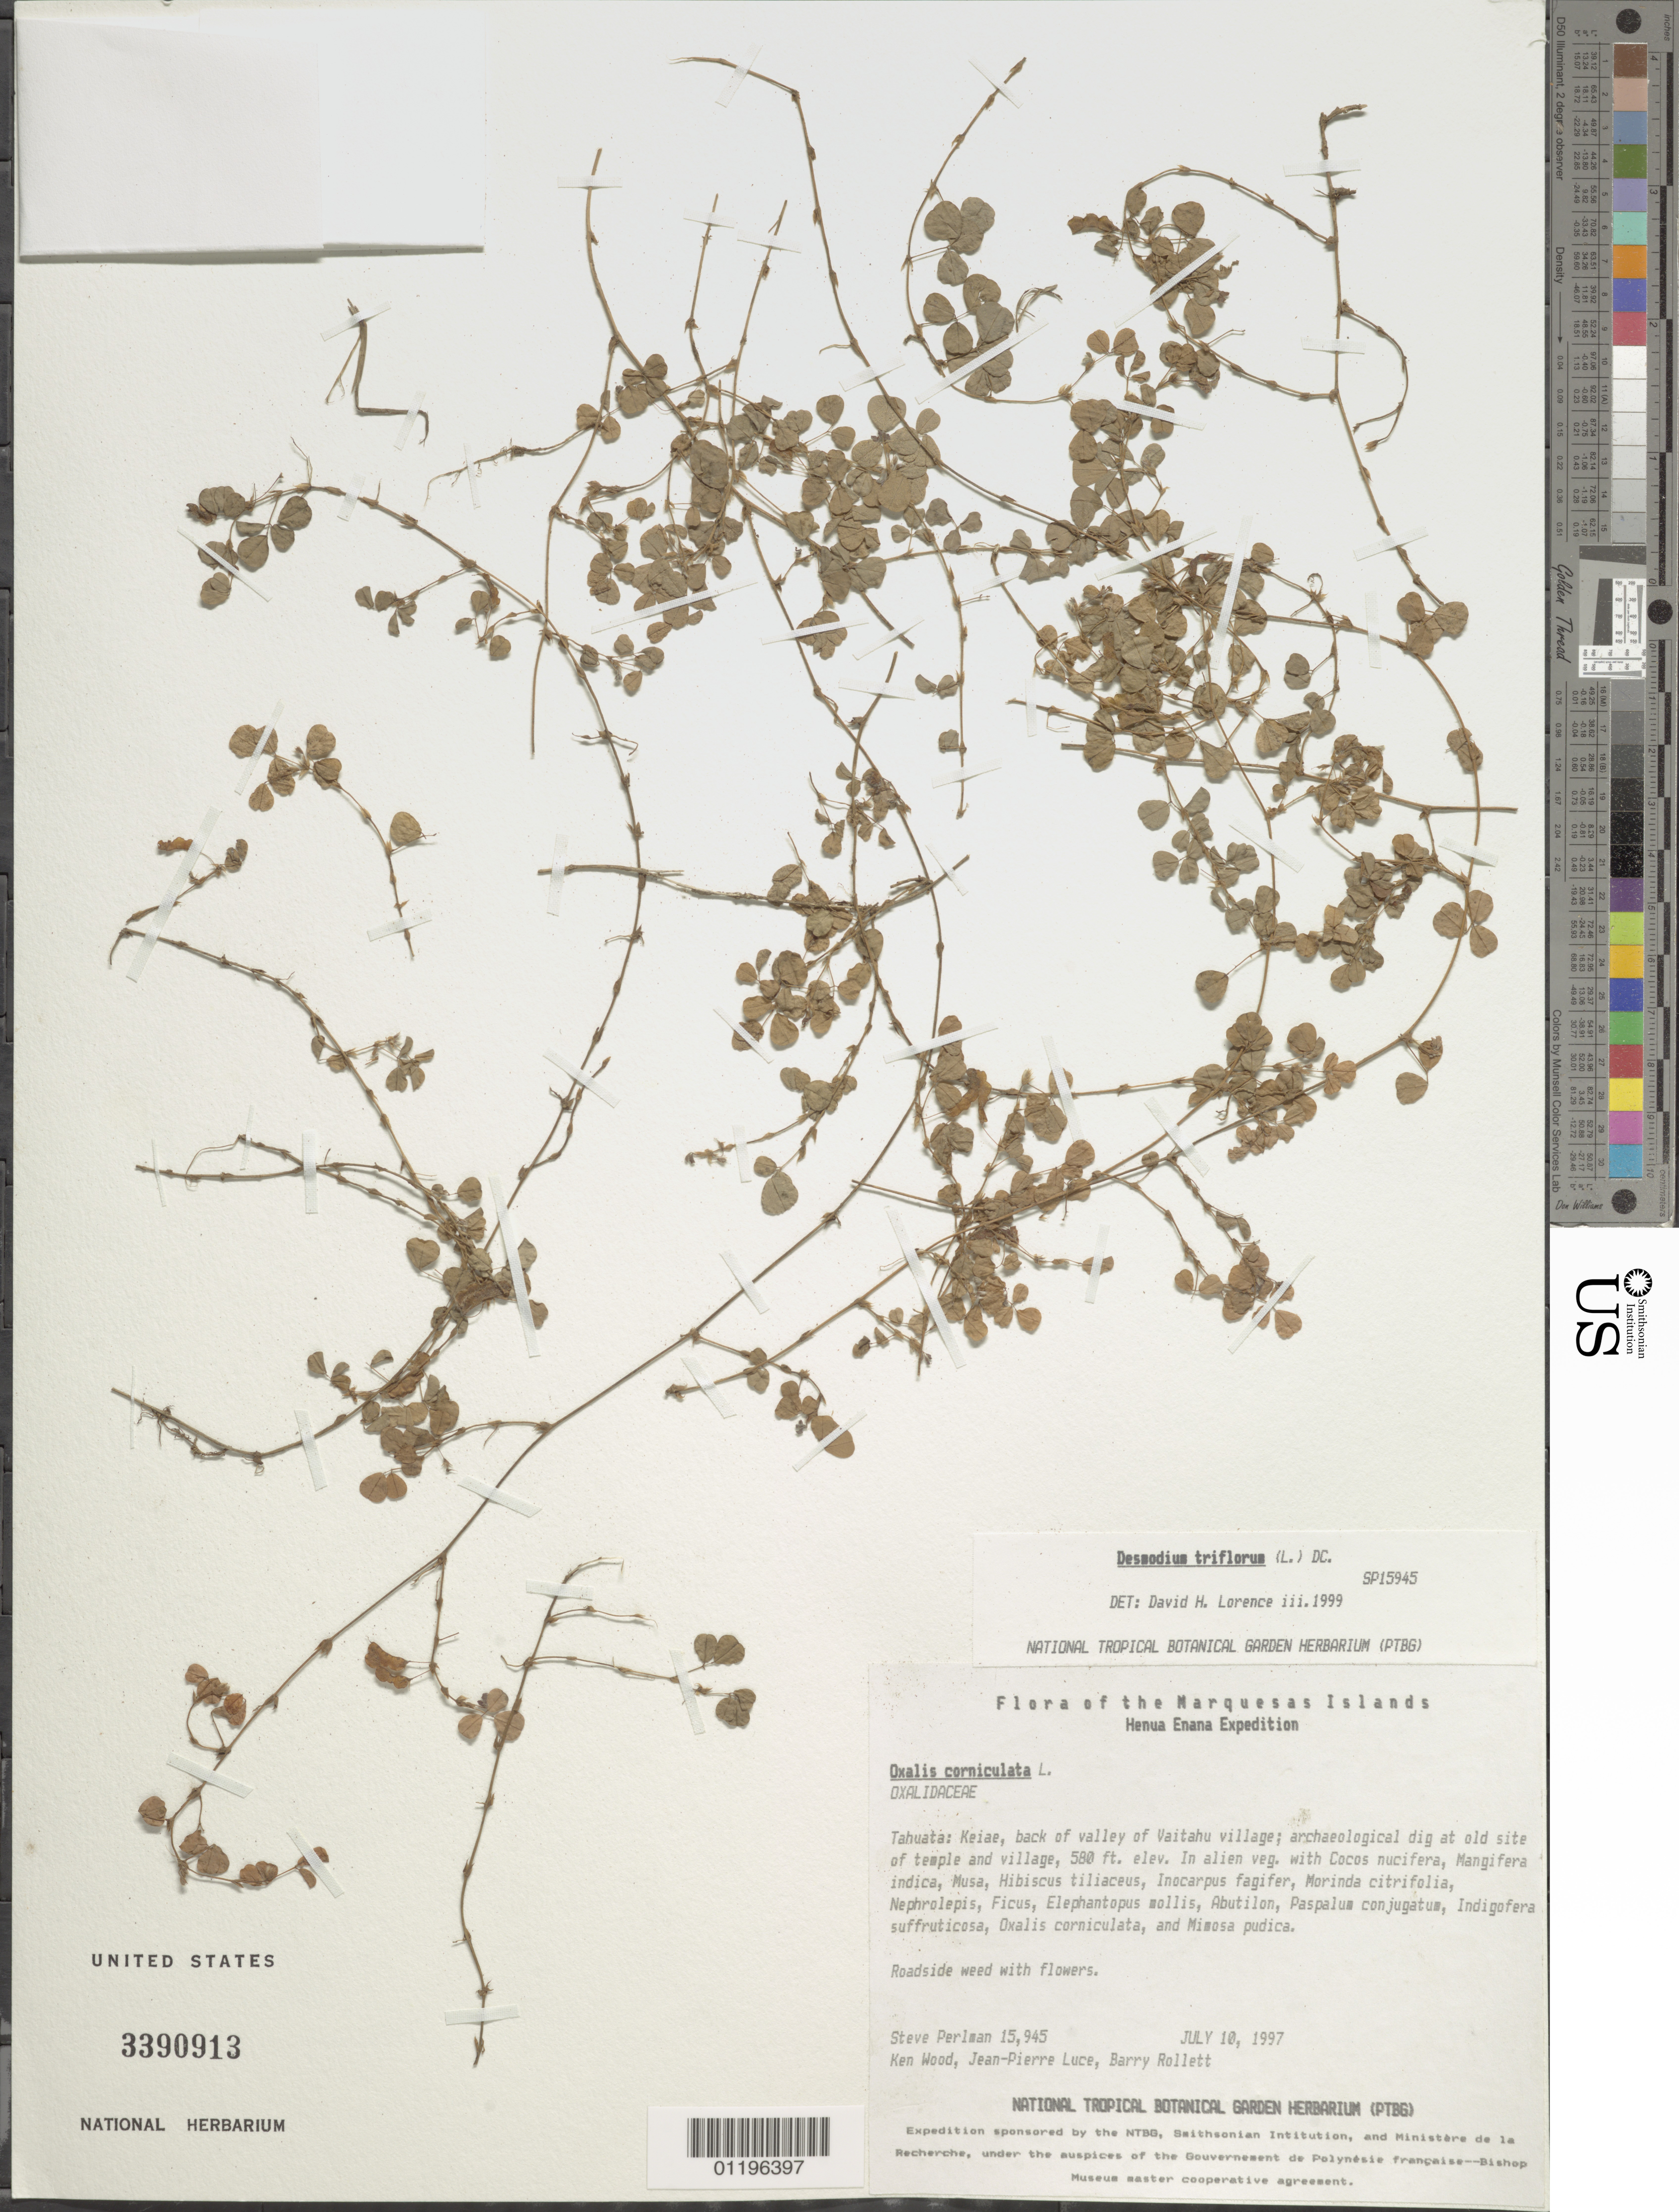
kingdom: Plantae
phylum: Tracheophyta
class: Magnoliopsida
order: Fabales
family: Fabaceae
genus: Grona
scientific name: Grona triflora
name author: (L.) H. Ohashi & K. Ohashi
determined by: Wagner, W. L., (BOT), Smithsonian Institution - National Museum of Natural History (UNITED STATES)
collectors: S. P. Perlman, K. R. Wood, J. Luce & B. Rollett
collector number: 15945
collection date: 1997-07-10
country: French Polynesia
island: Tahuata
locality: Keiae, back of valley of Vaitahu village, archaeological dig at old site of temple and village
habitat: Roadside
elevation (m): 177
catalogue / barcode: US 3390913